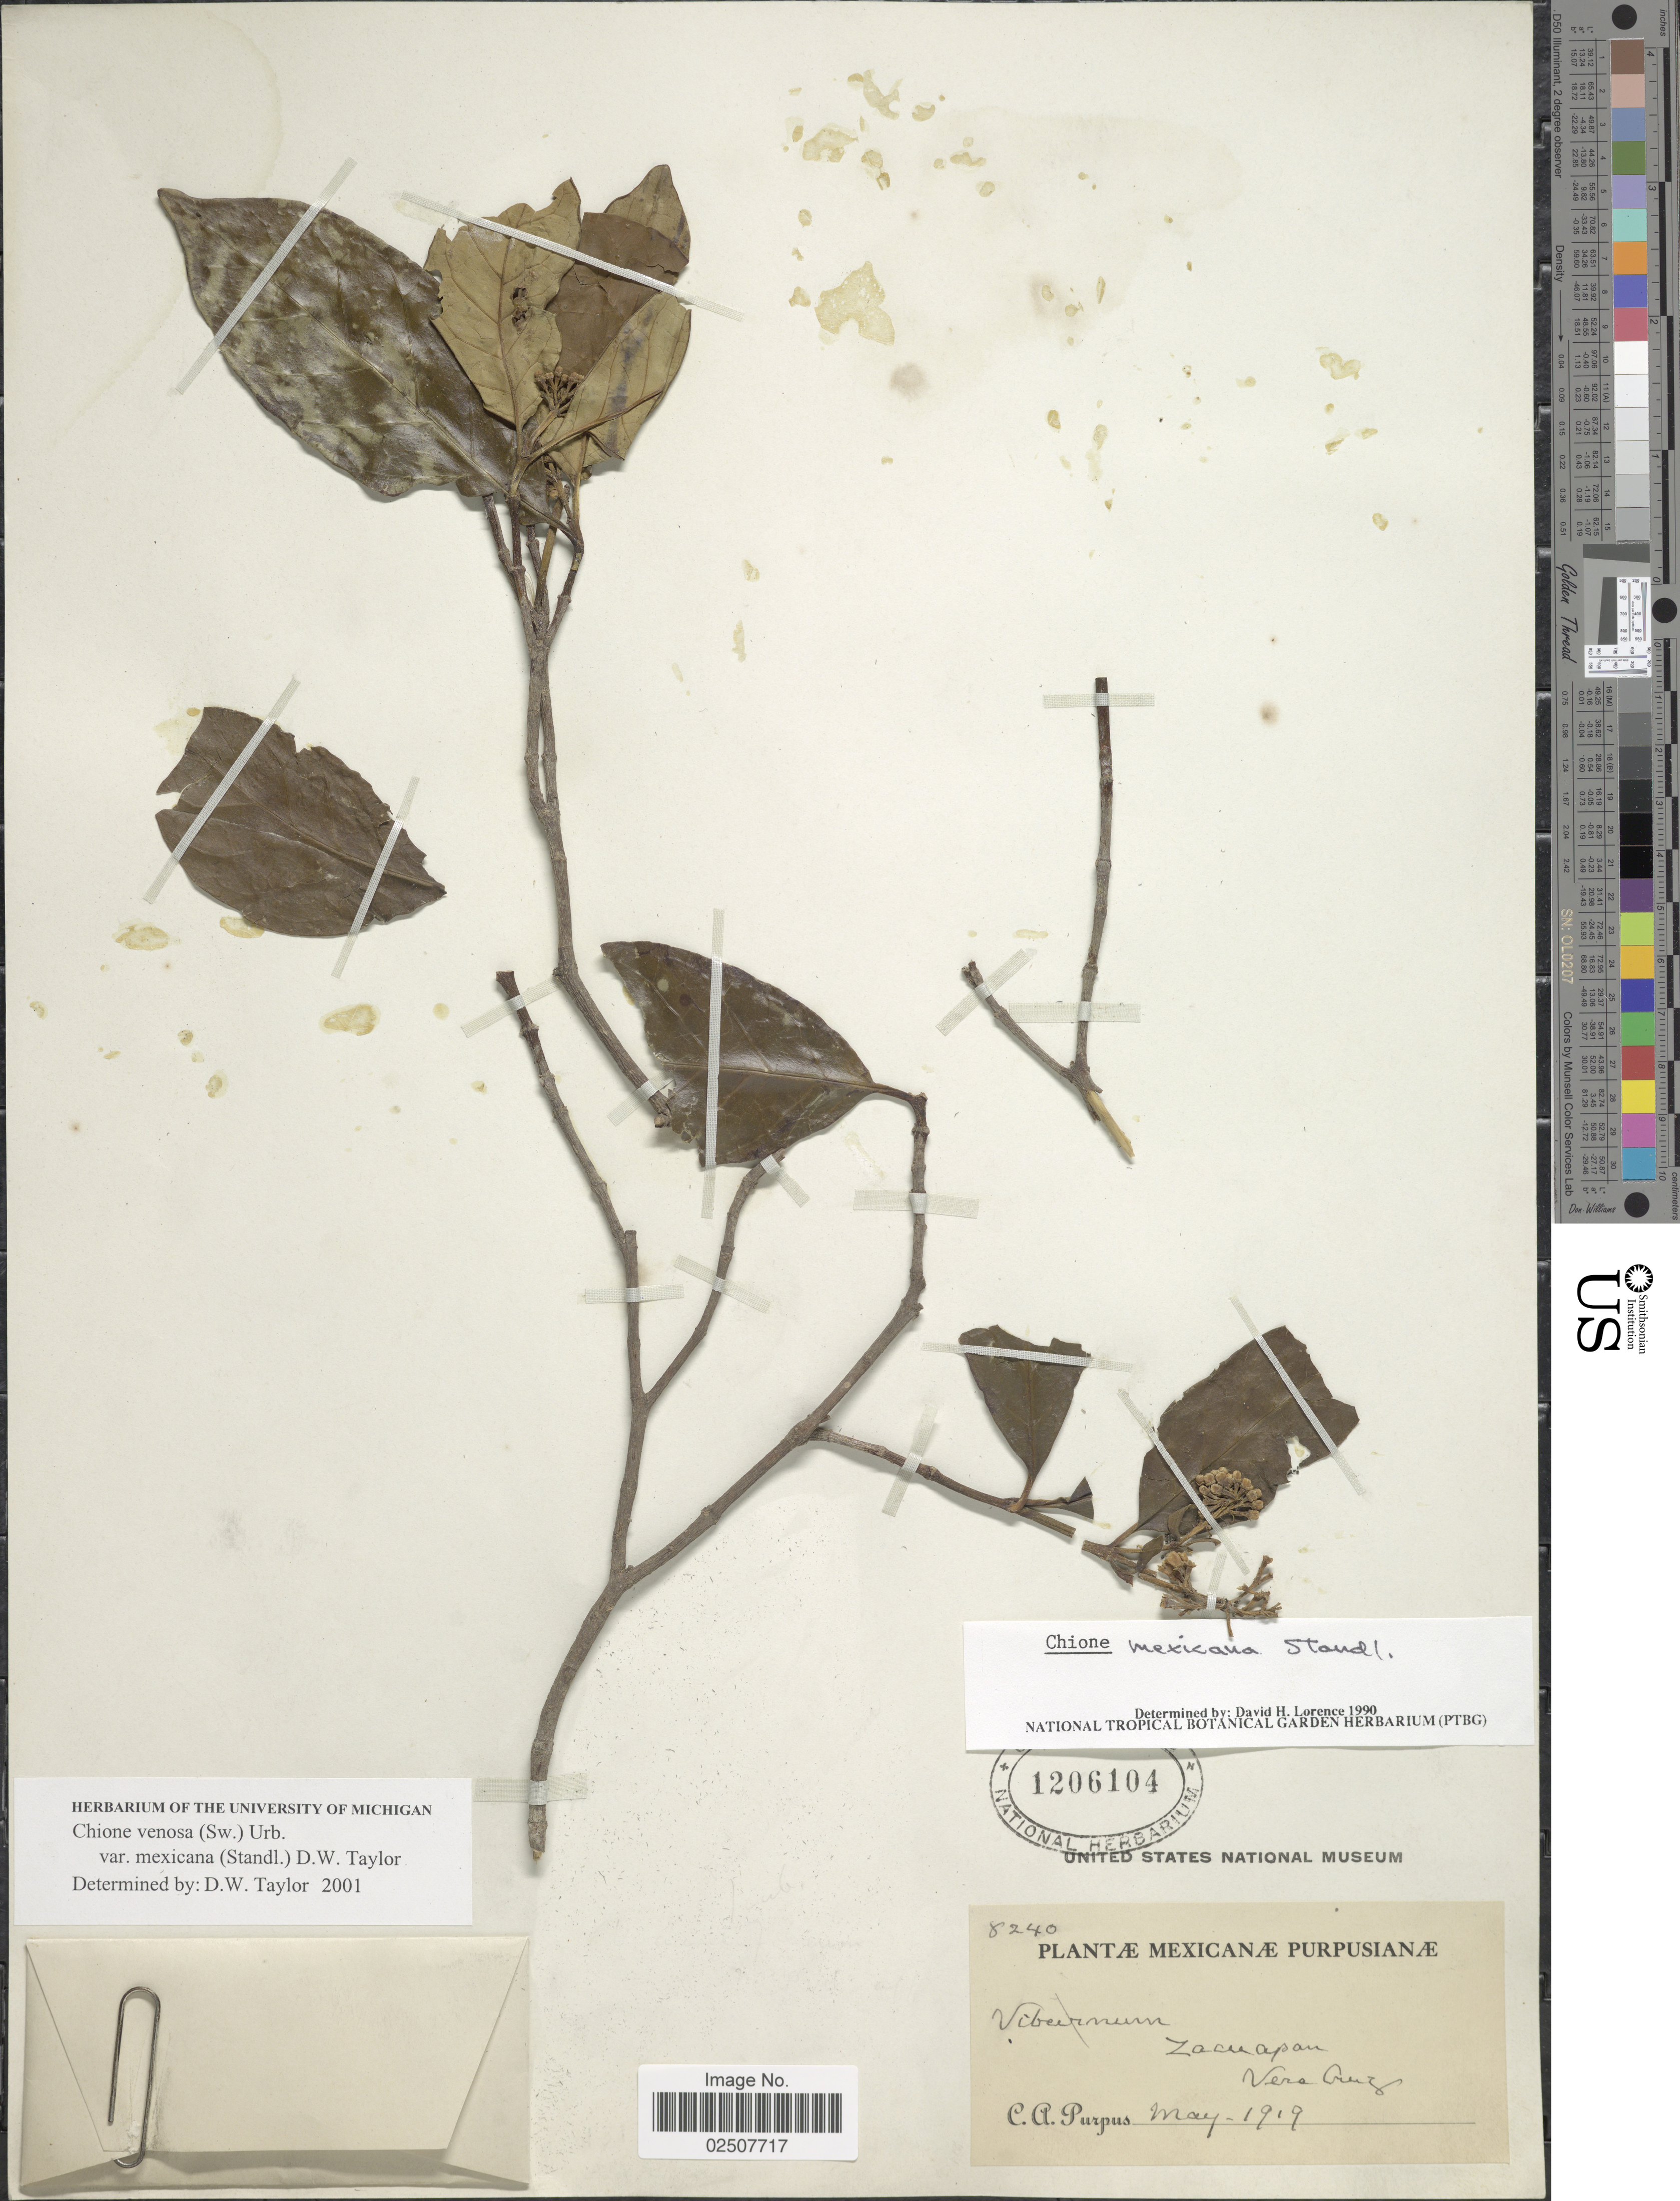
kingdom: Plantae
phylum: Tracheophyta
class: Magnoliopsida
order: Gentianales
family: Rubiaceae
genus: Chione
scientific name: Chione venosa var. mexicana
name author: (Sw.) Urb.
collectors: C. A. Purpus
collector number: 8240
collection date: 1919-05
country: Mexico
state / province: Veracruz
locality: Zacuapan, Vera Cruz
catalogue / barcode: US 1206104